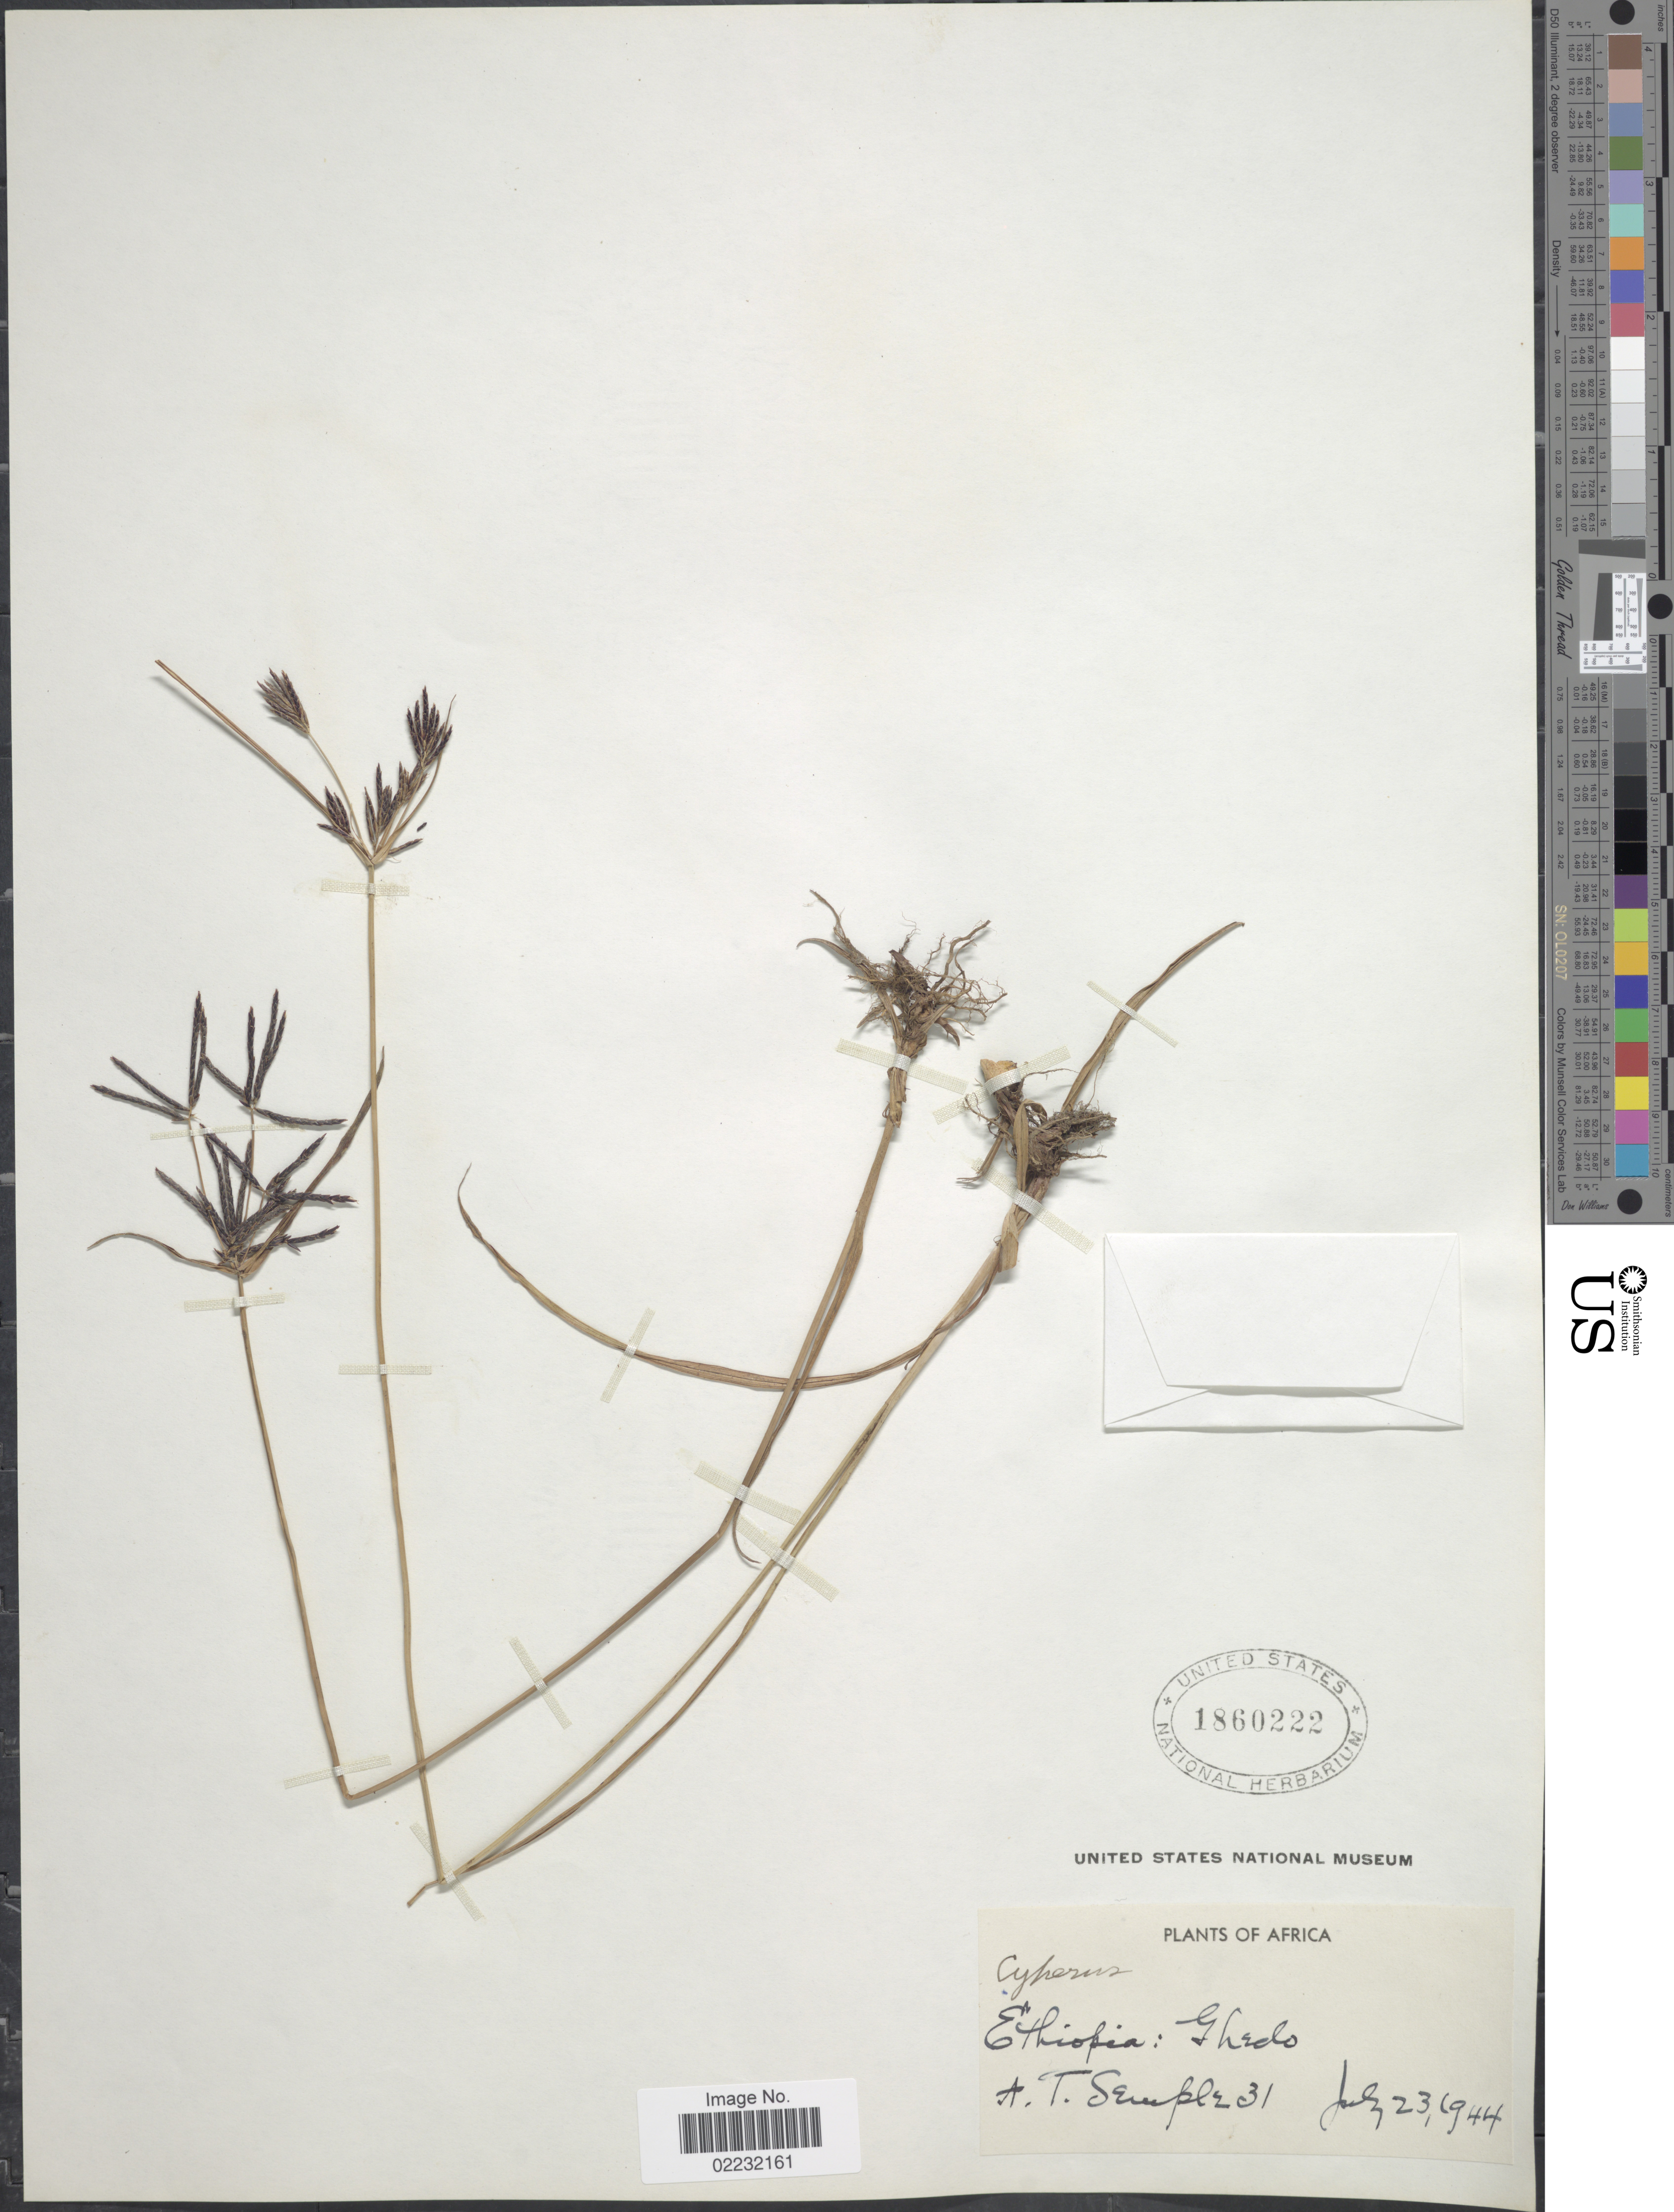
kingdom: Plantae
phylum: Tracheophyta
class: Liliopsida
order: Poales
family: Cyperaceae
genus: Cyperus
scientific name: Cyperus sp.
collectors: A. Semple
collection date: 1944-07-23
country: Ethiopia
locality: Ghedo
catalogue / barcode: US 1860222